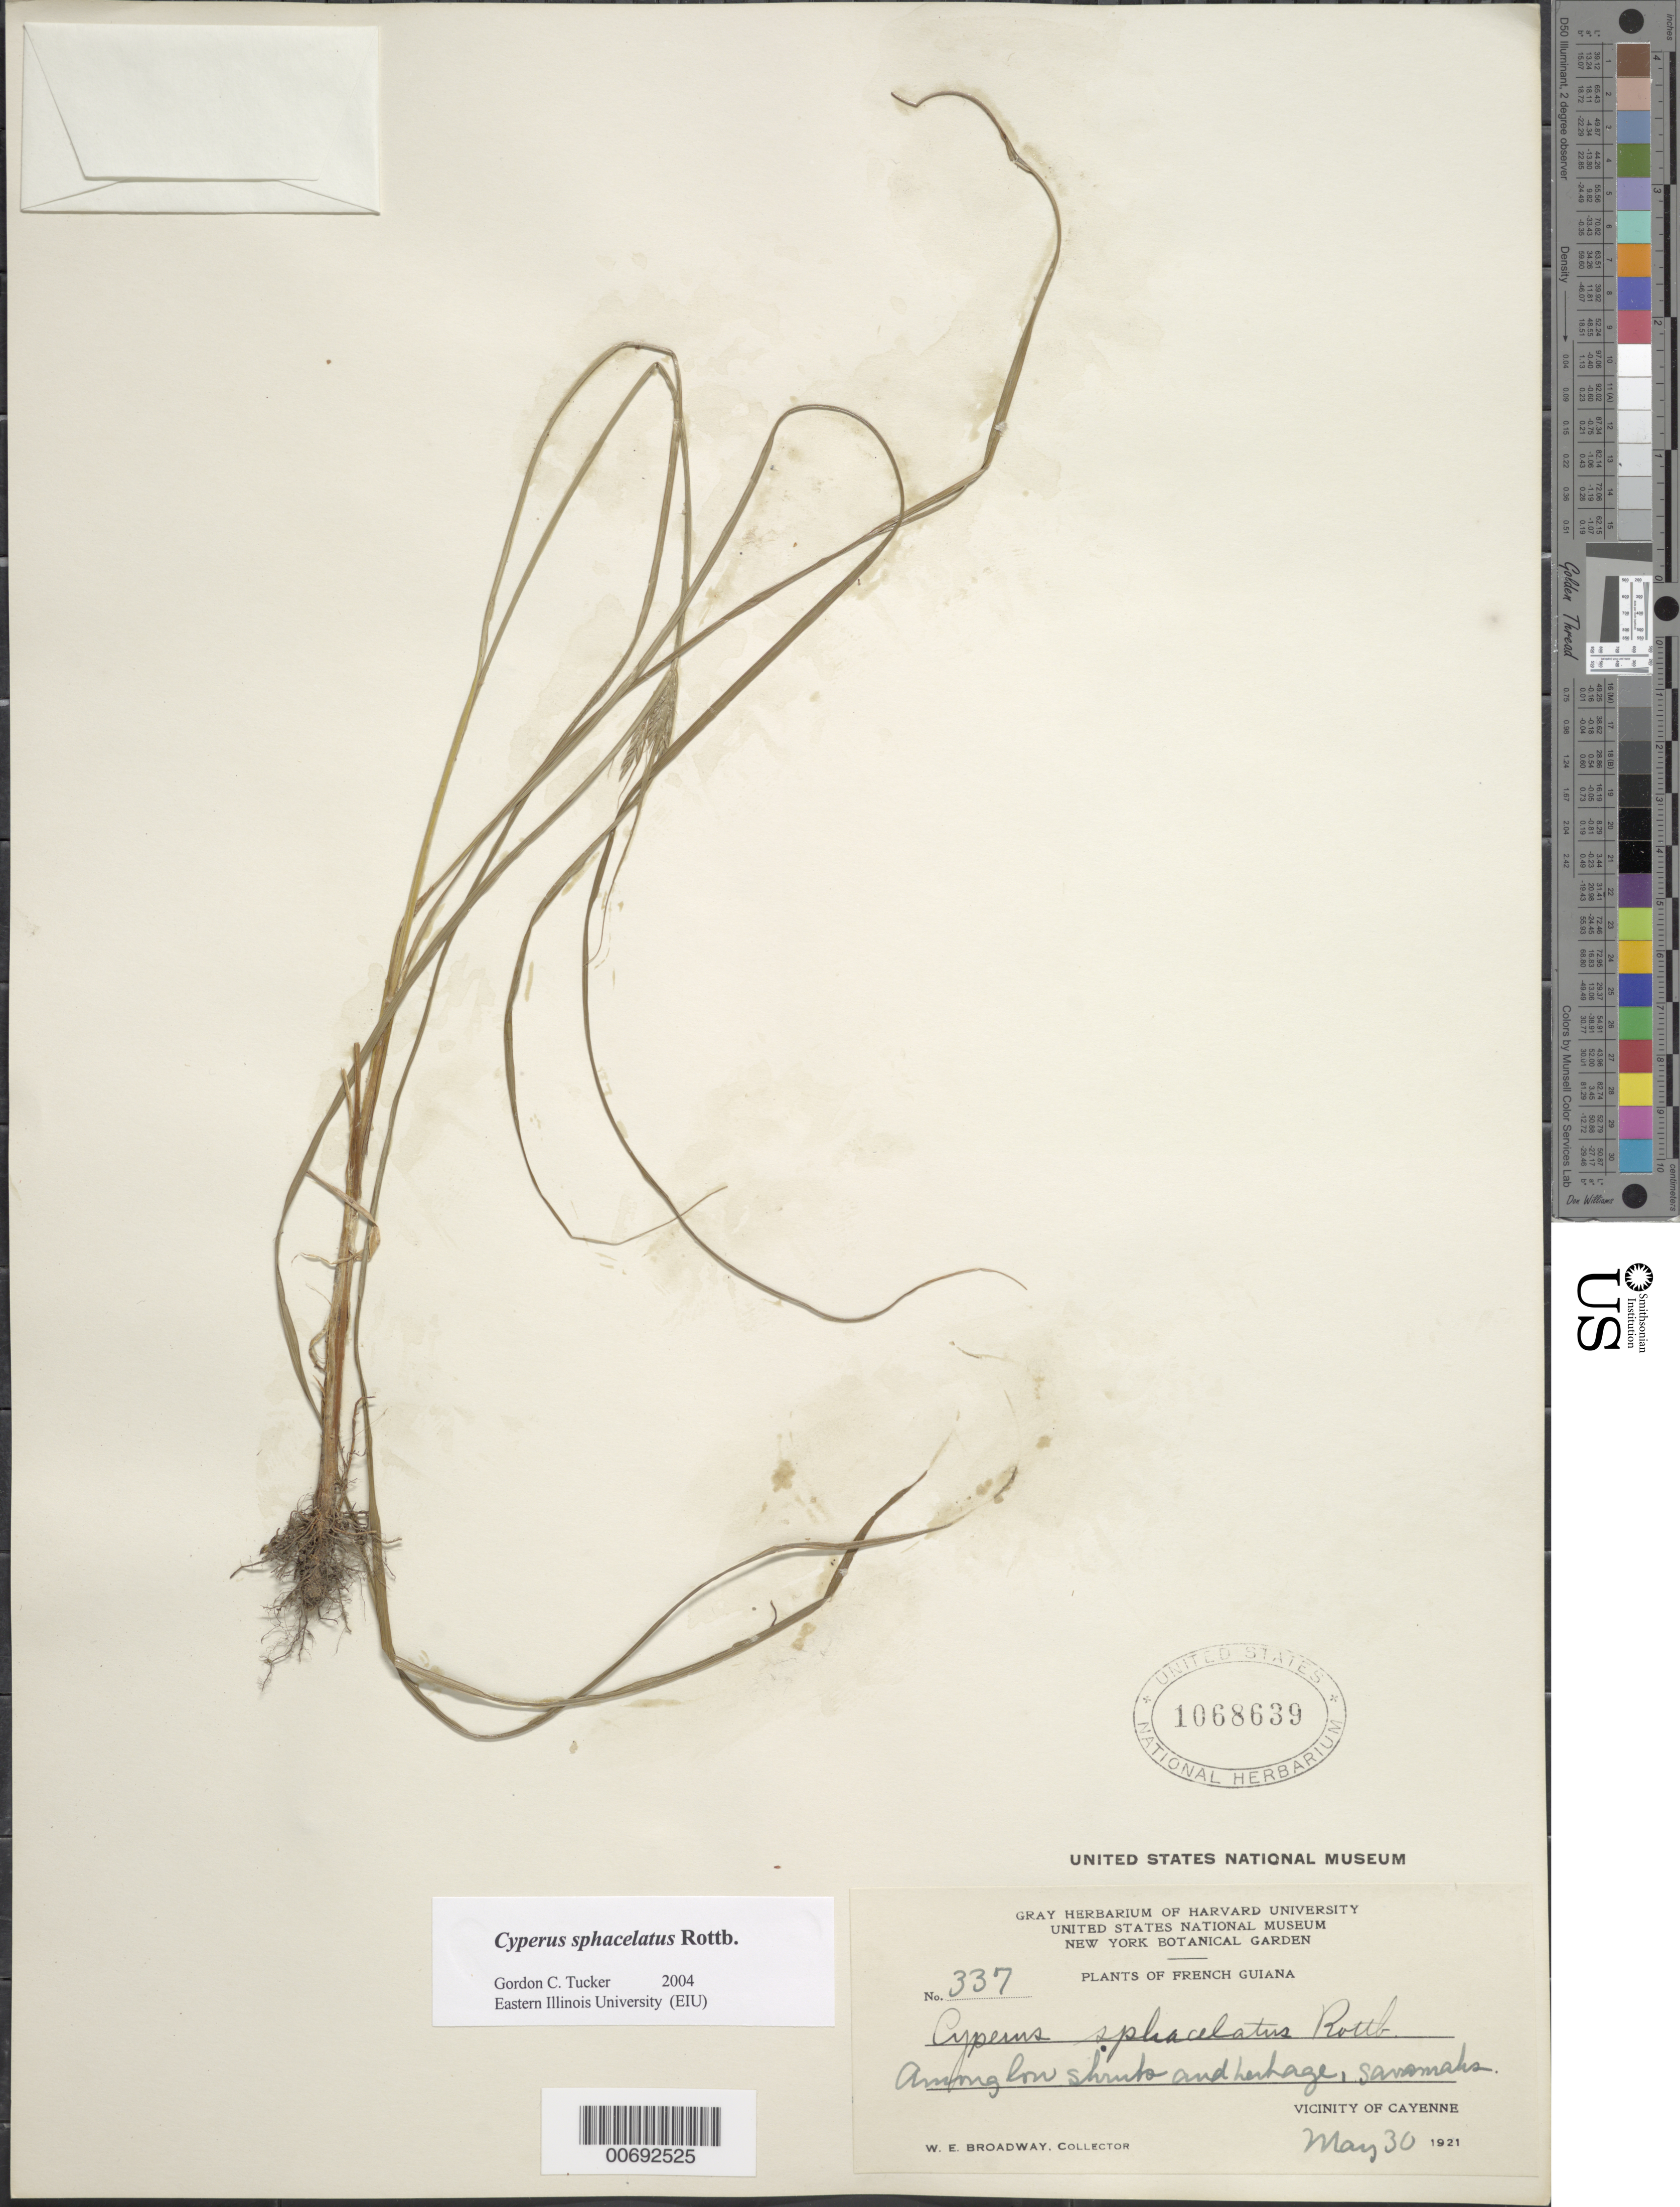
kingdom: Plantae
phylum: Tracheophyta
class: Liliopsida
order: Poales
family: Cyperaceae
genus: Cyperus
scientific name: Cyperus sphacelatus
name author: Rottb.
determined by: Tucker, G. C.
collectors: W. E. Broadway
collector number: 337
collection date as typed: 30-May-21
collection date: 1921-05-30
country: French Guiana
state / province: Cayenne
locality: Cayenne, vic.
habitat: Savanna, among low shrubs & herbage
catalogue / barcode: US 1068639